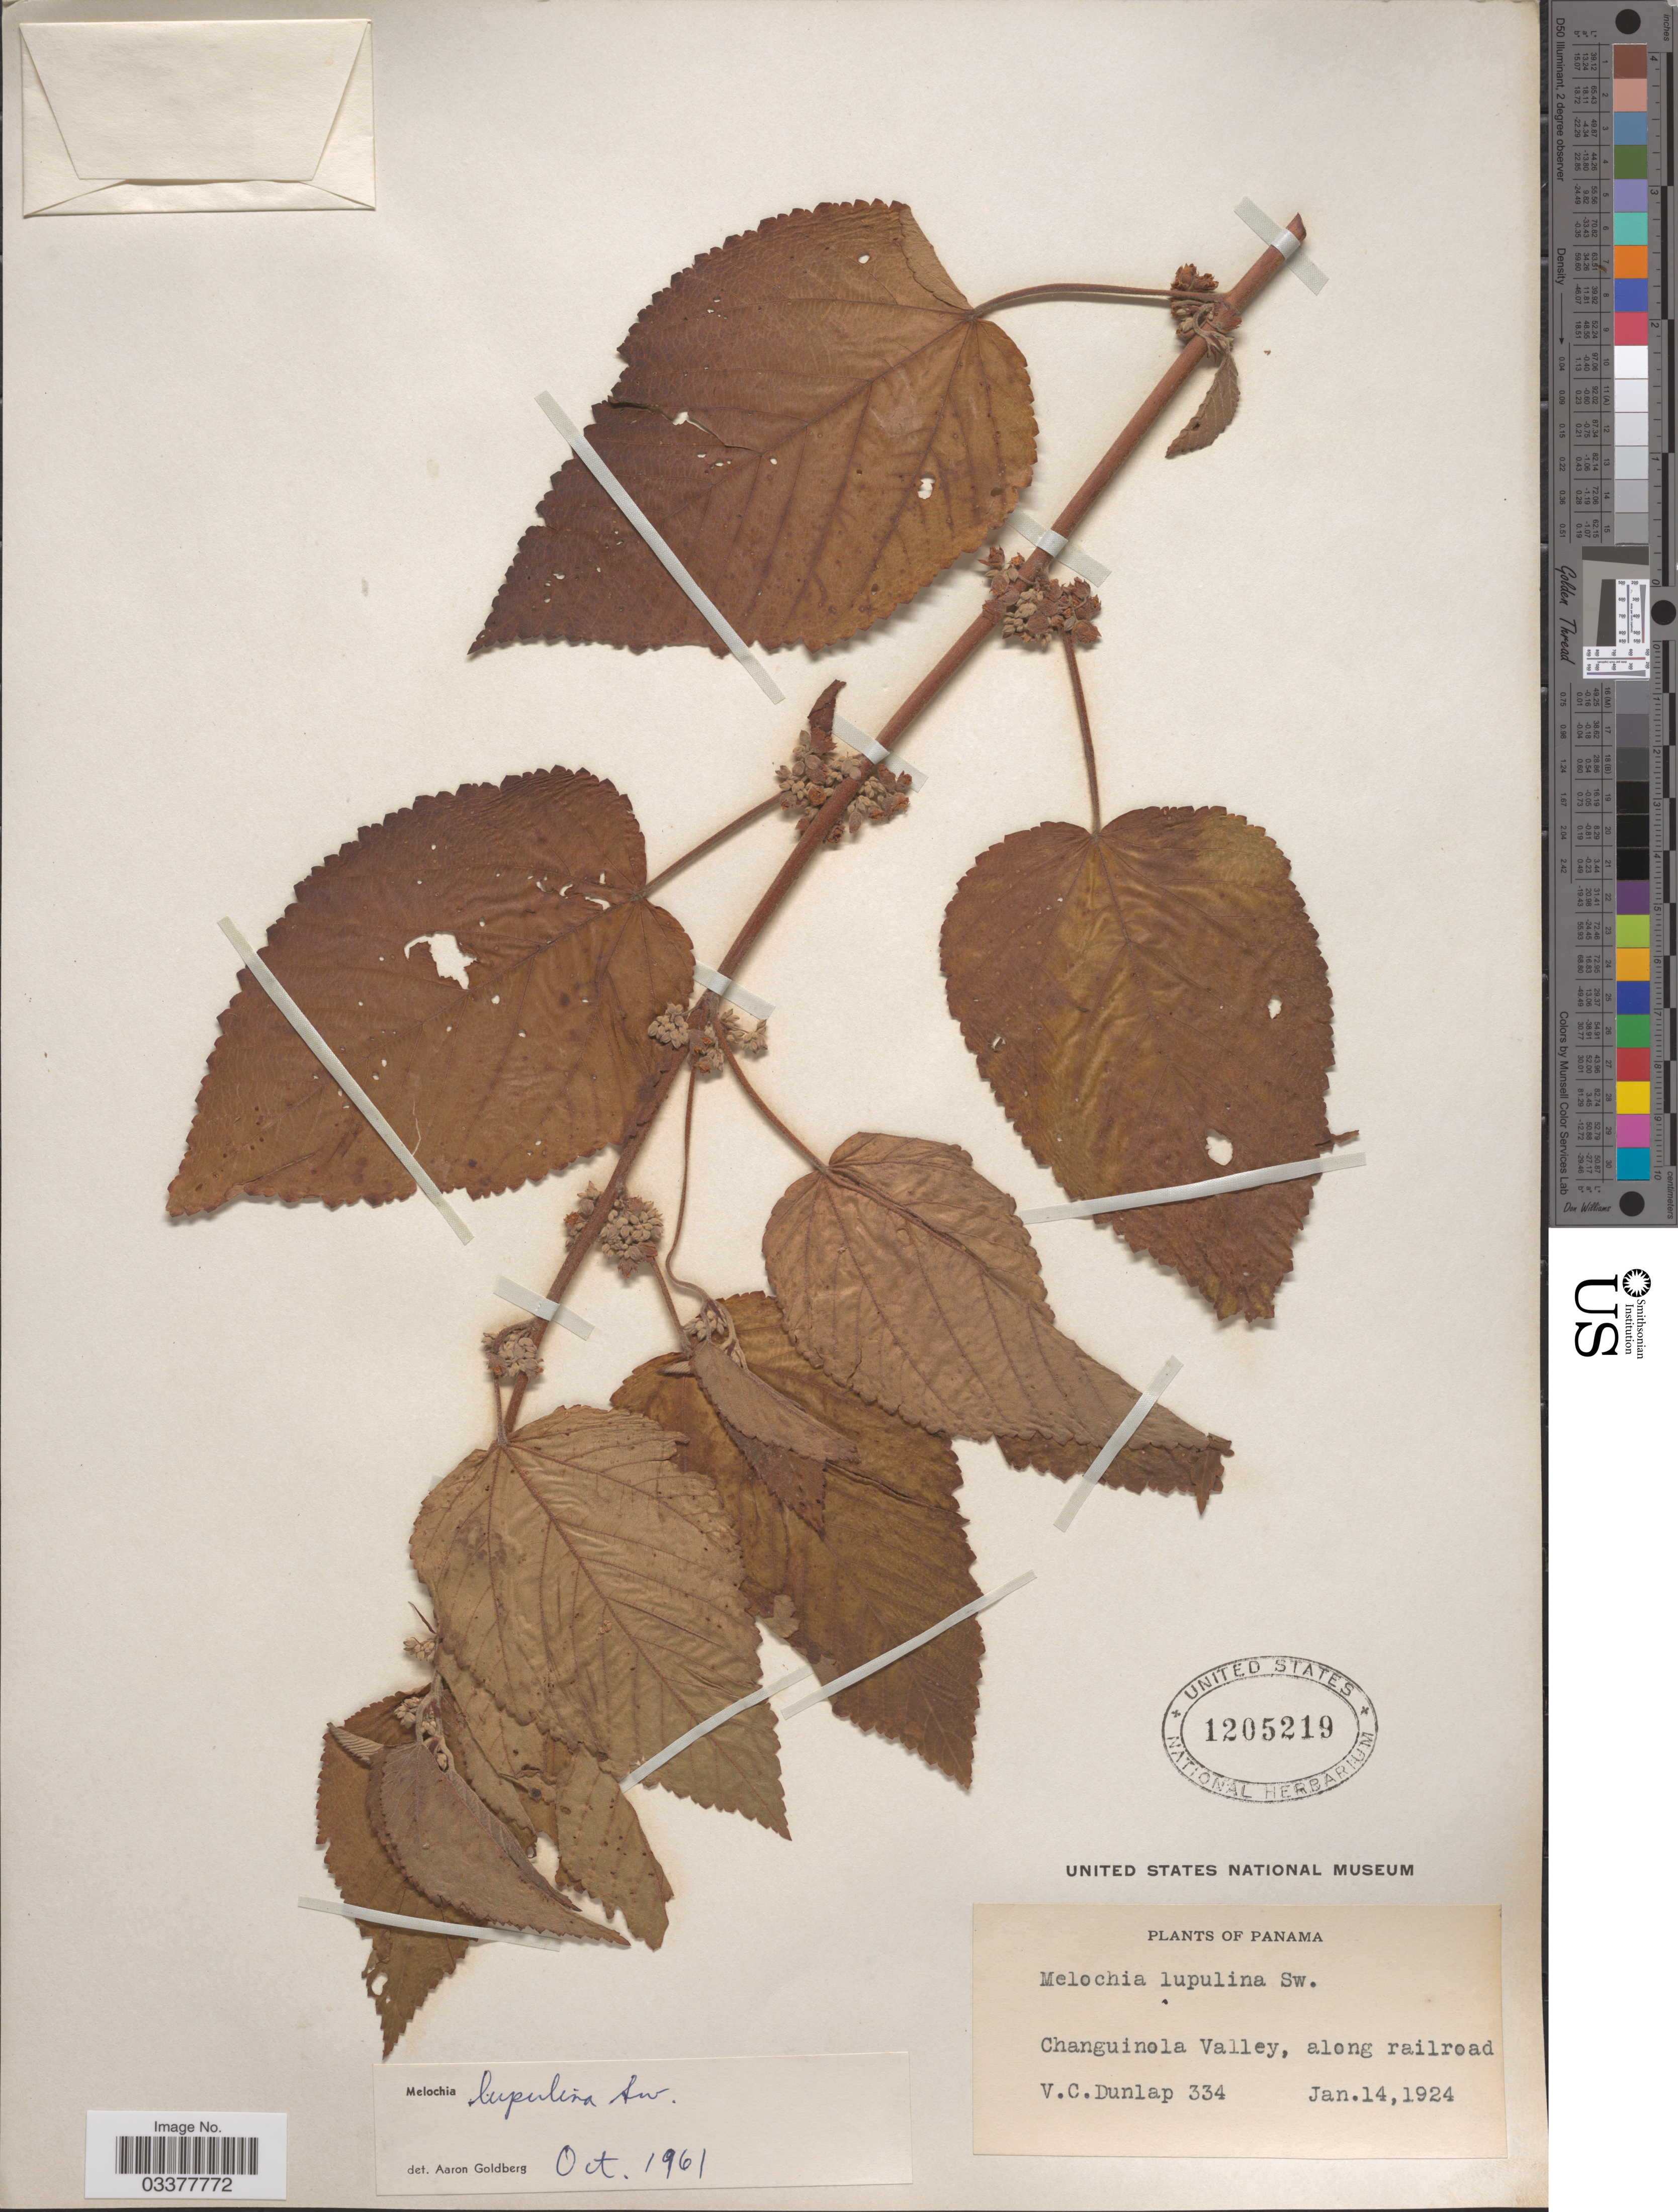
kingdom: Plantae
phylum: Tracheophyta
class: Magnoliopsida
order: Malvales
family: Malvaceae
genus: Melochia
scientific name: Melochia lupulina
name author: Sw.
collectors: V. C. Dunlap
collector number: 334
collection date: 1924-01-14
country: Panama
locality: Changuinola Valley, along railroad.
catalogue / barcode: US 1205219